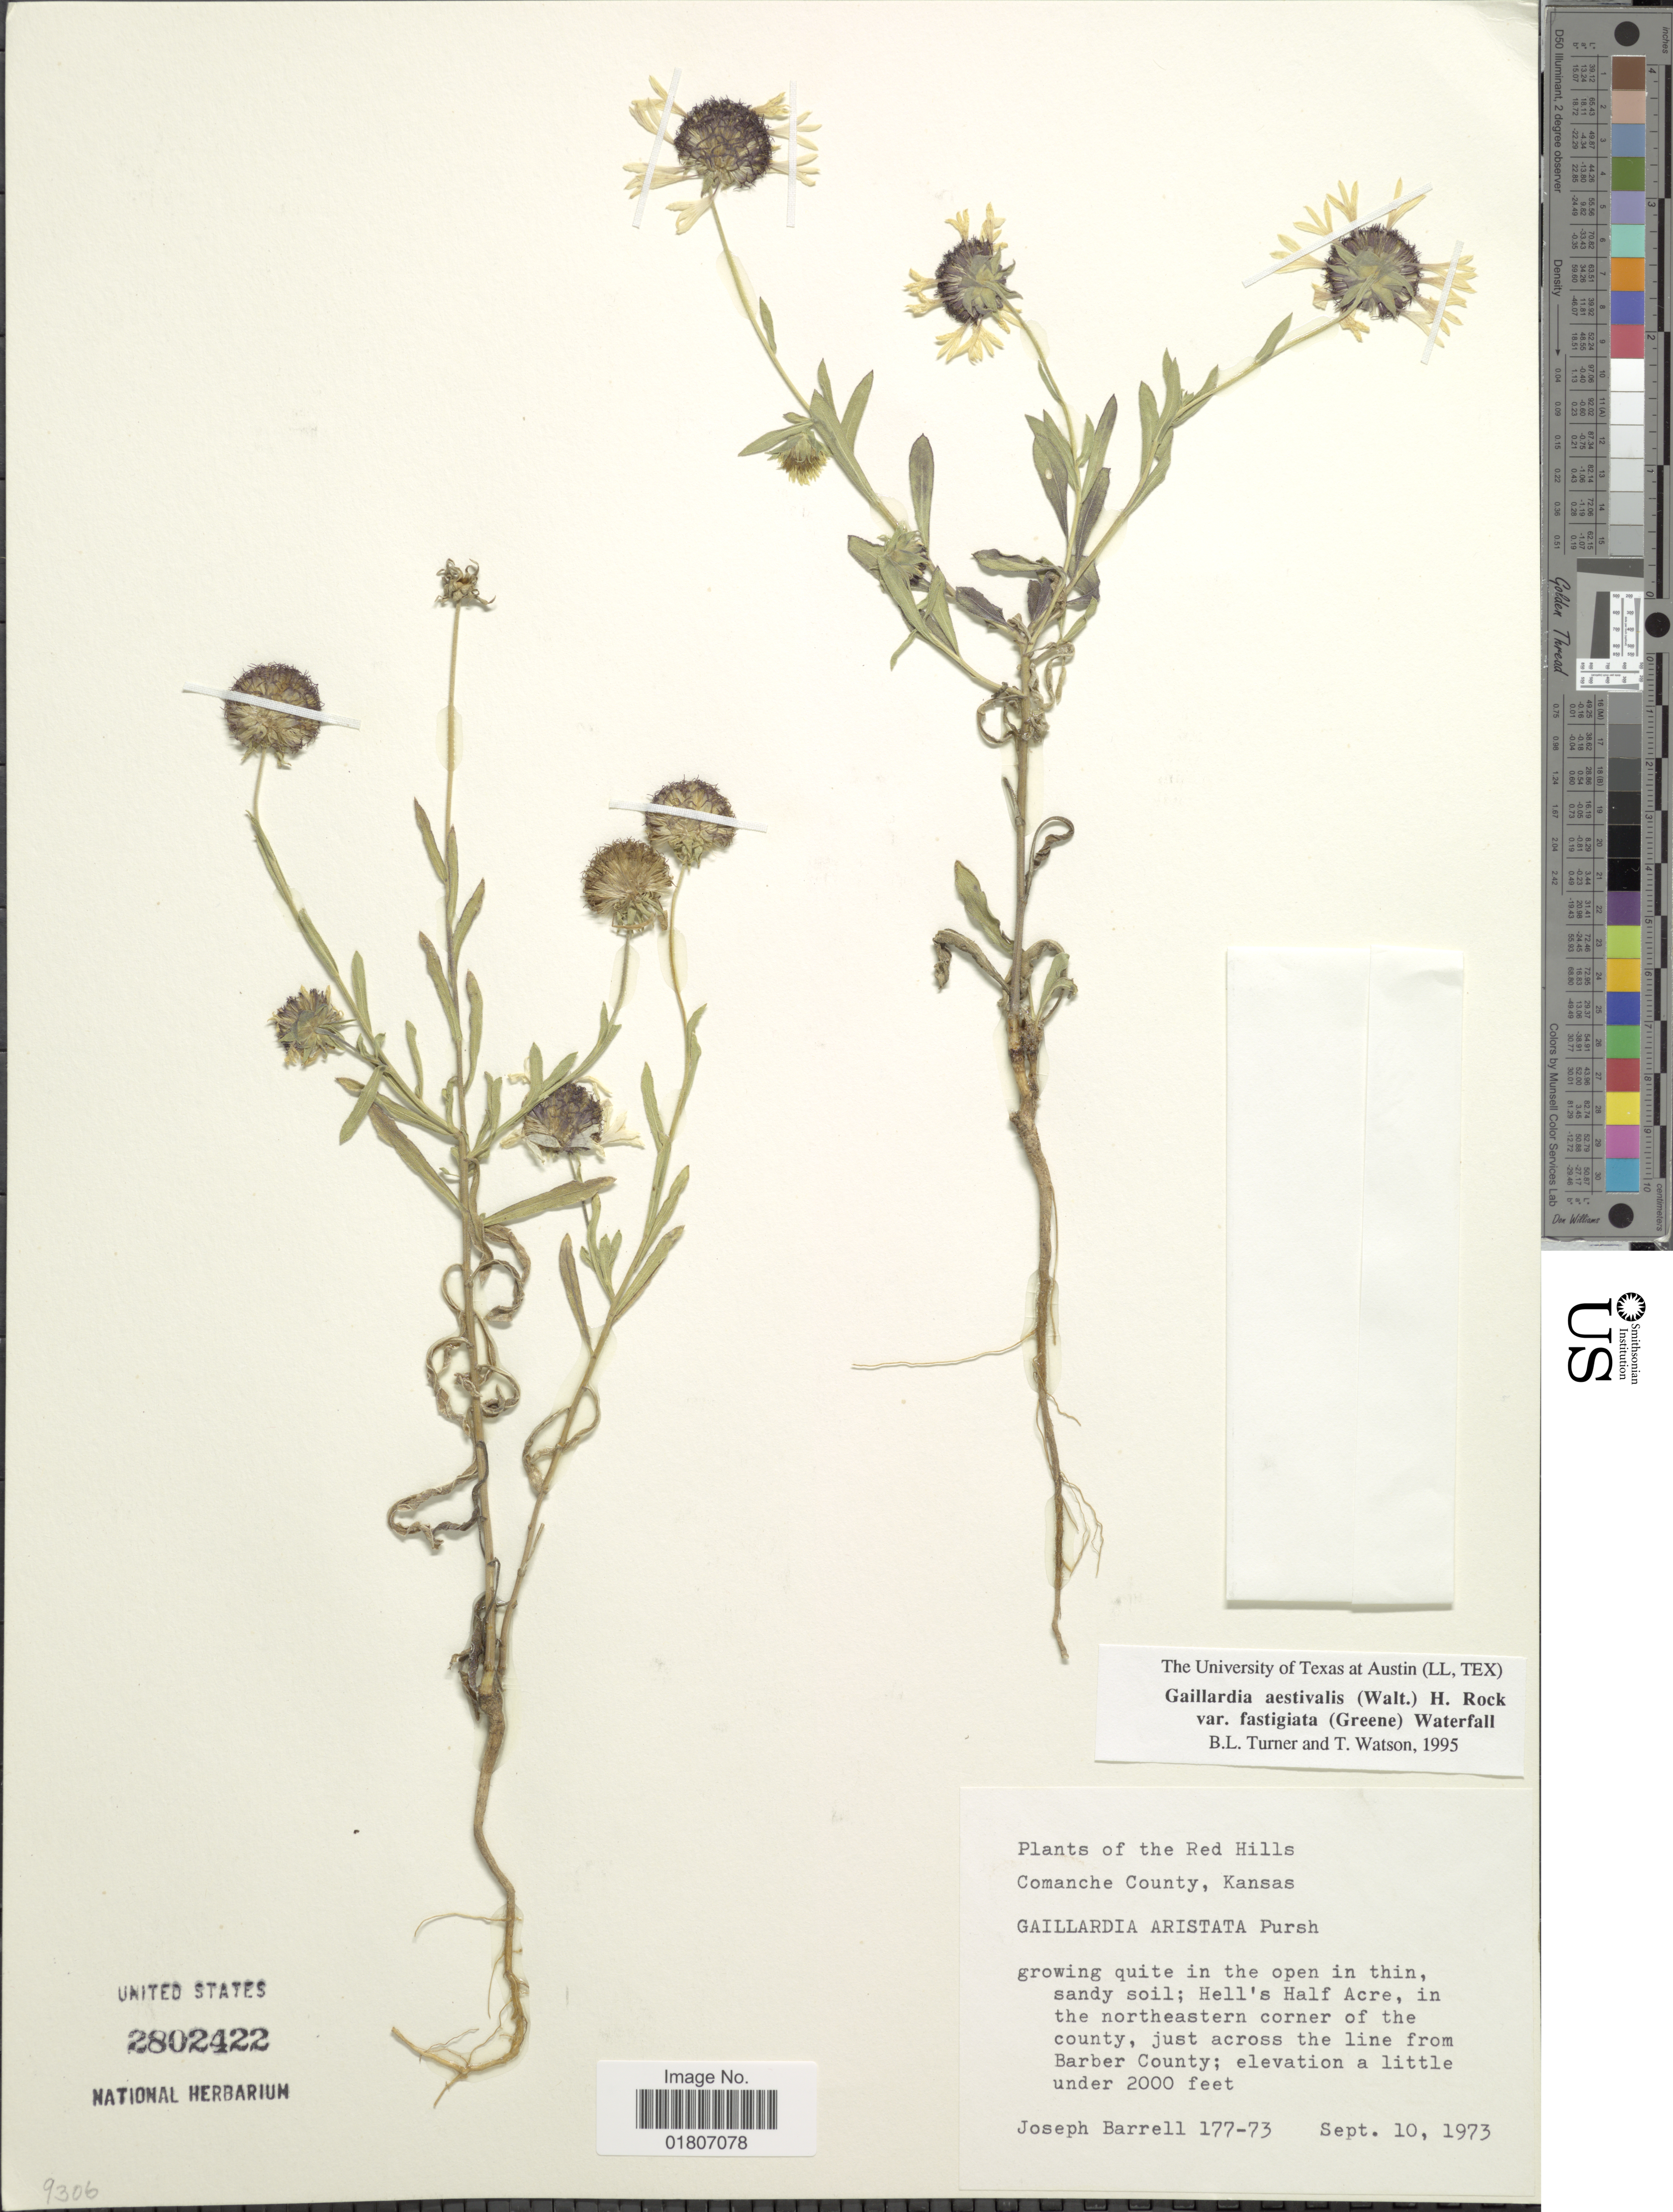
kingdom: Plantae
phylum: Tracheophyta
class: Magnoliopsida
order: Asterales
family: Asteraceae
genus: Gaillardia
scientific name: Gaillardia aestivalis var. fastigiata (indet)?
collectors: J. Barrell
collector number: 177-73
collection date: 1973-09-10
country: United States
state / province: Kansas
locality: Red Hills. Comanche County. Hell's Half Acre, in the northeastern corner of the county, just acroos the line from Barber County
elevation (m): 610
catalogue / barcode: US 2802422